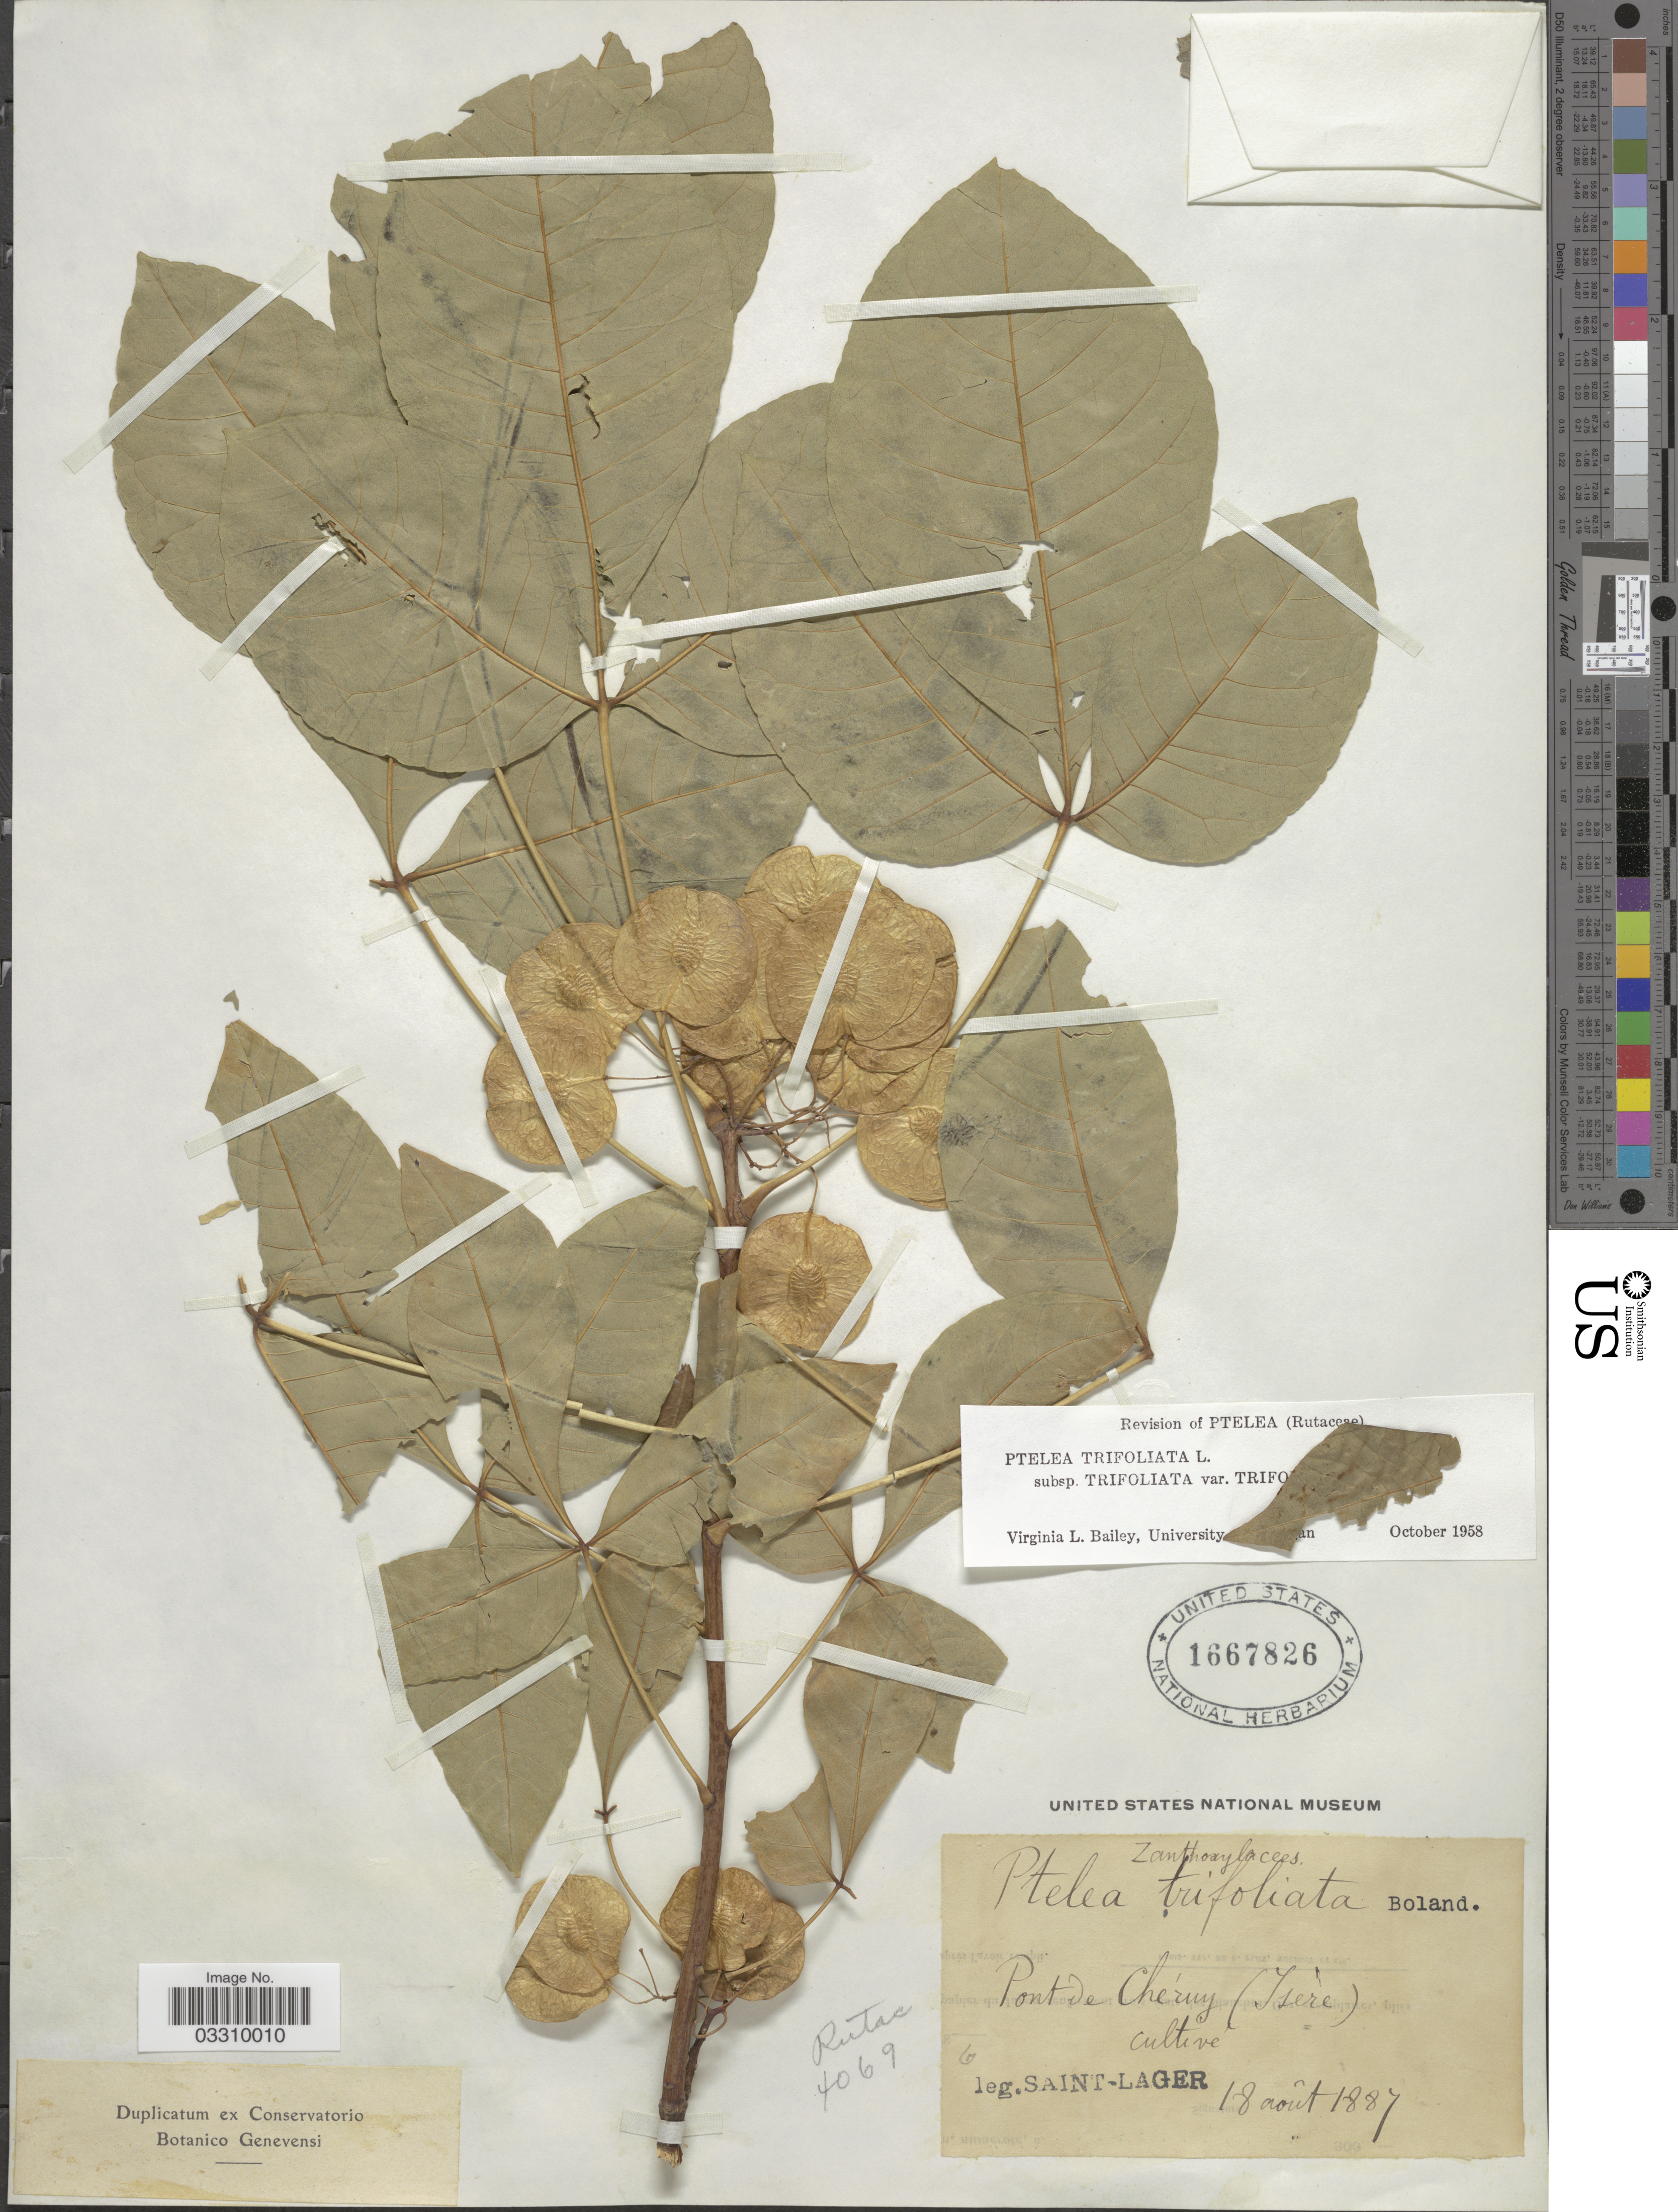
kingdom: Plantae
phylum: Tracheophyta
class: Magnoliopsida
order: Sapindales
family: Rutaceae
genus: Ptelea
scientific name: Ptelea trifoliata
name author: L.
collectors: Saint-Lager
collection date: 1887-08-18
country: France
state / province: Auvergne-Rhône-Alpes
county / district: Isère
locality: Pont de Chéruy (Iserè).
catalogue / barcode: US 1667826